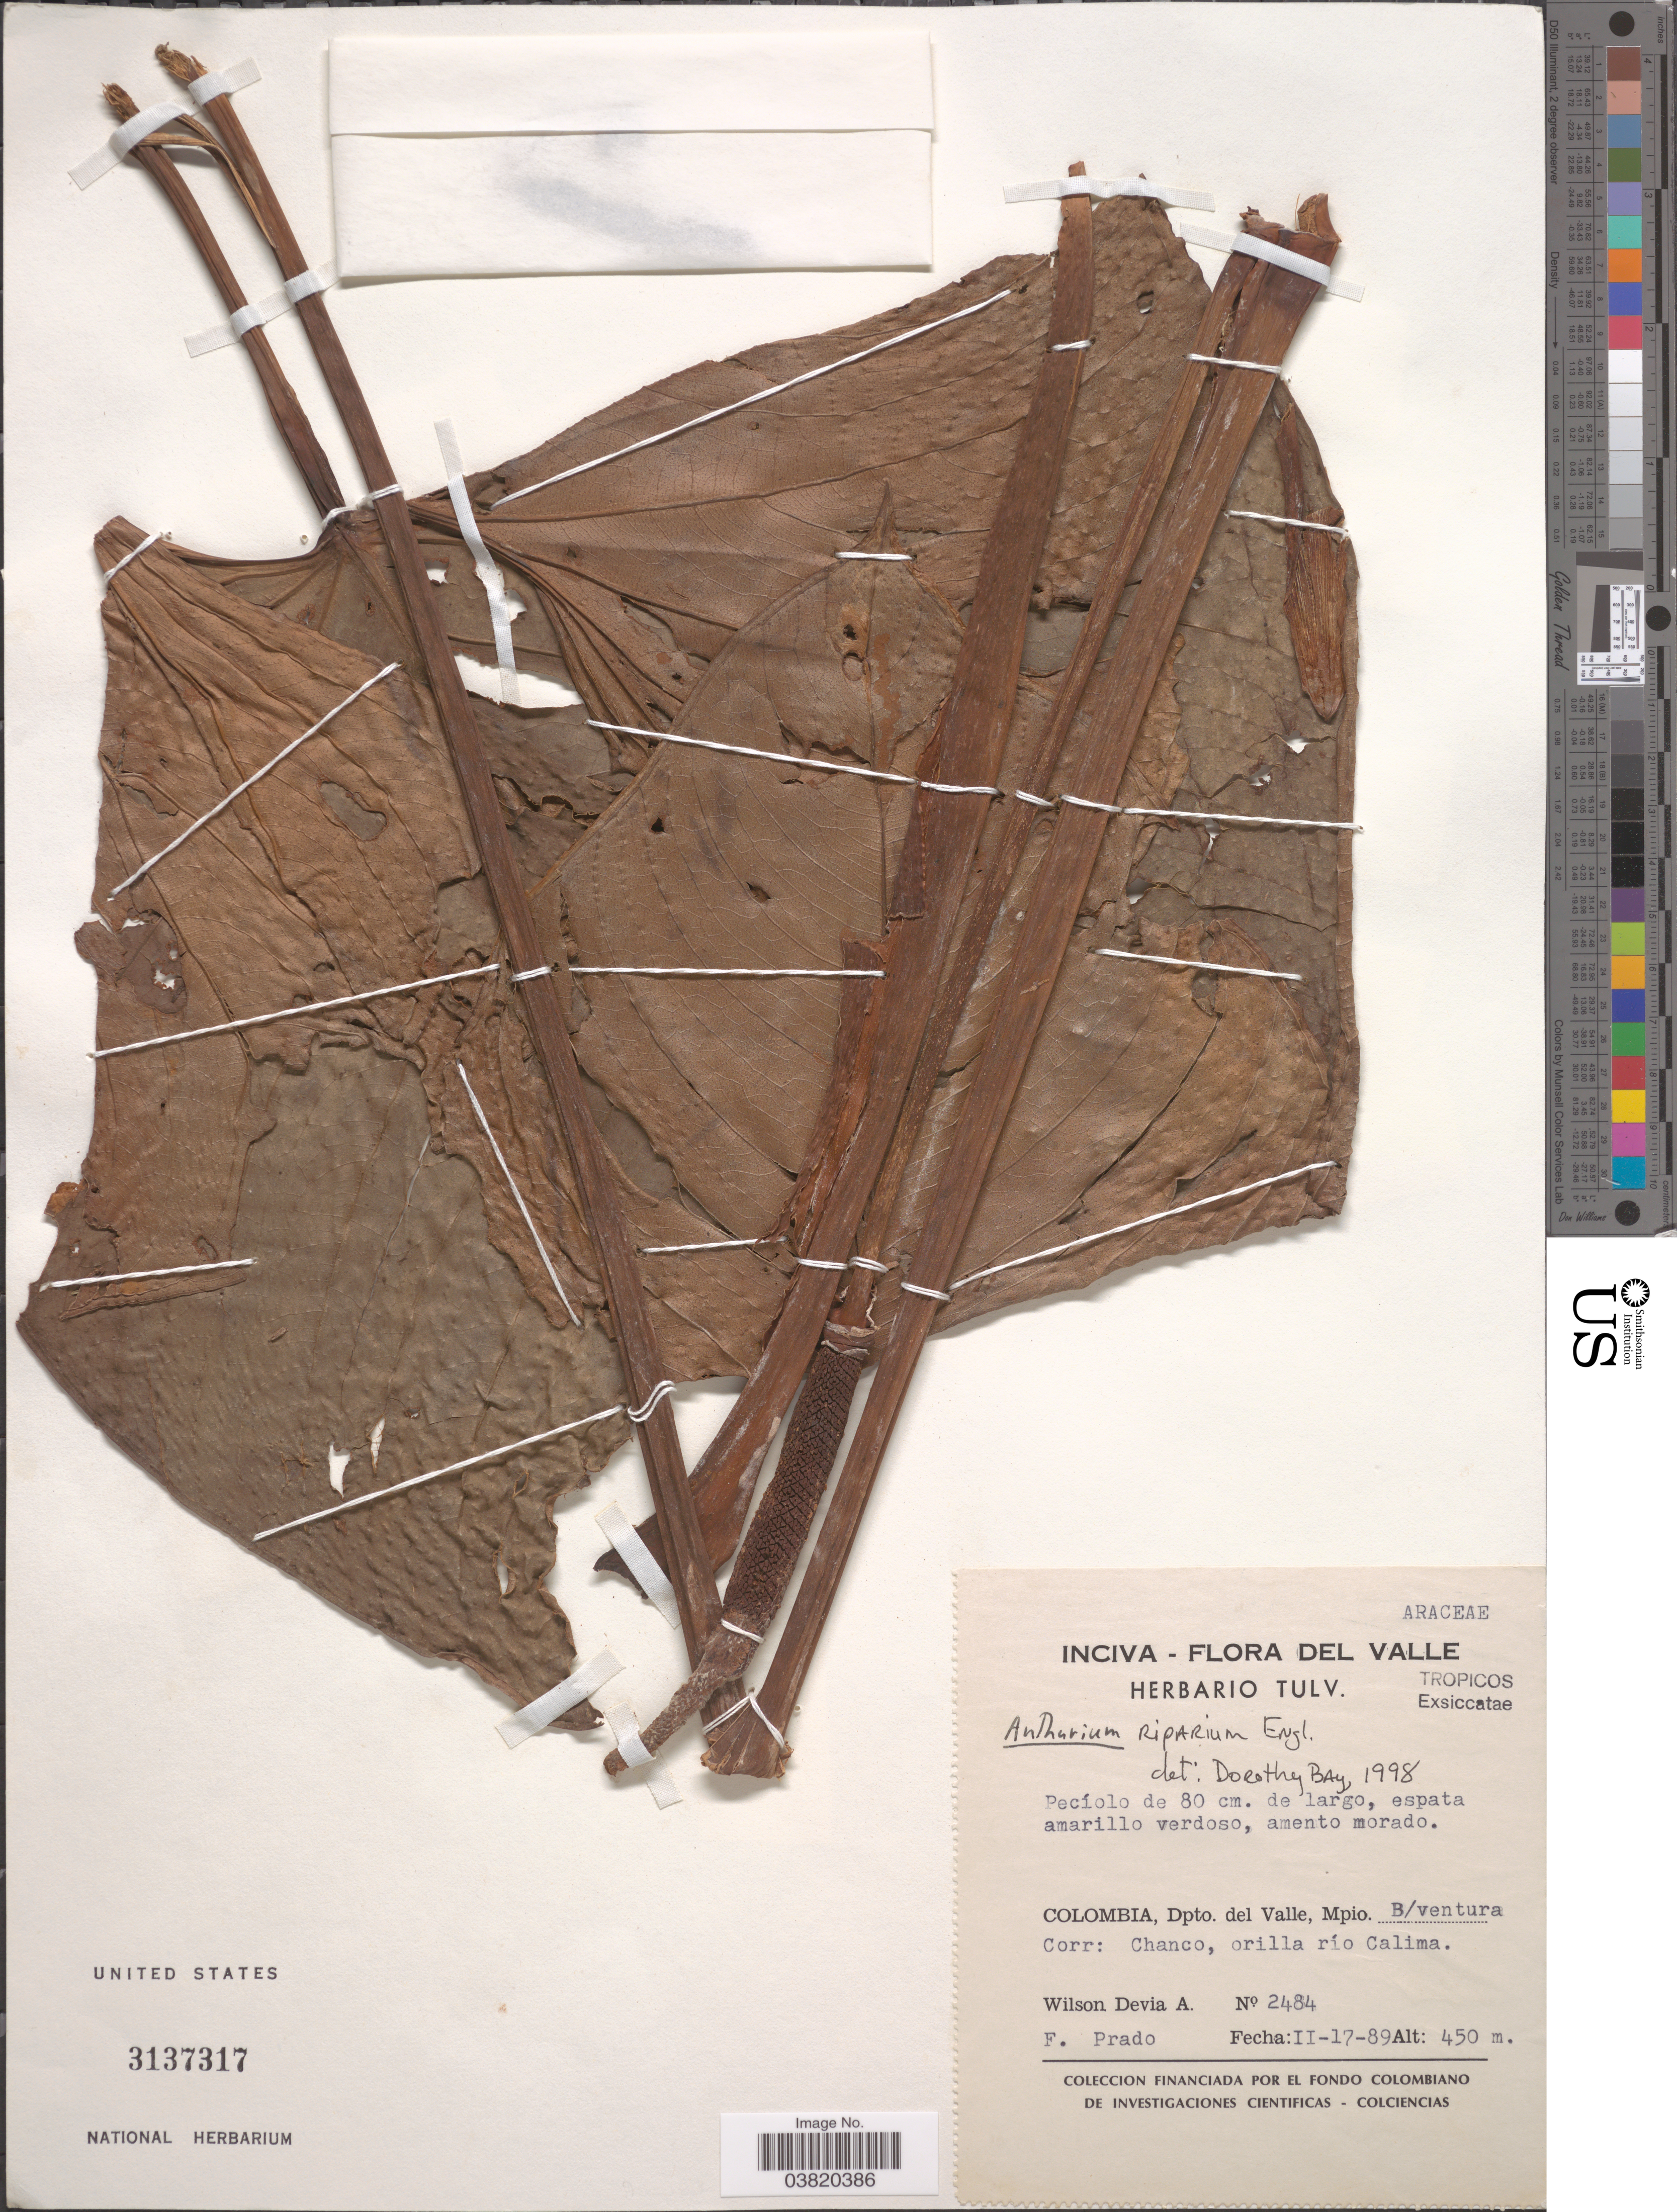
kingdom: Plantae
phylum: Tracheophyta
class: Liliopsida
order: Alismatales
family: Araceae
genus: Anthurium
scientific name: Anthurium riparium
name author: Engl.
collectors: W. Devia A. & F. Prado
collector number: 2484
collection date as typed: Transcribed d/m/y: 17/2/89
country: Colombia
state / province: Valle del Cauca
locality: Valle. Dpto. del Valle, Mpio. B/ventura. Corr: Chanco, orilla río Calima.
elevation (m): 450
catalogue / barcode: US 3137317